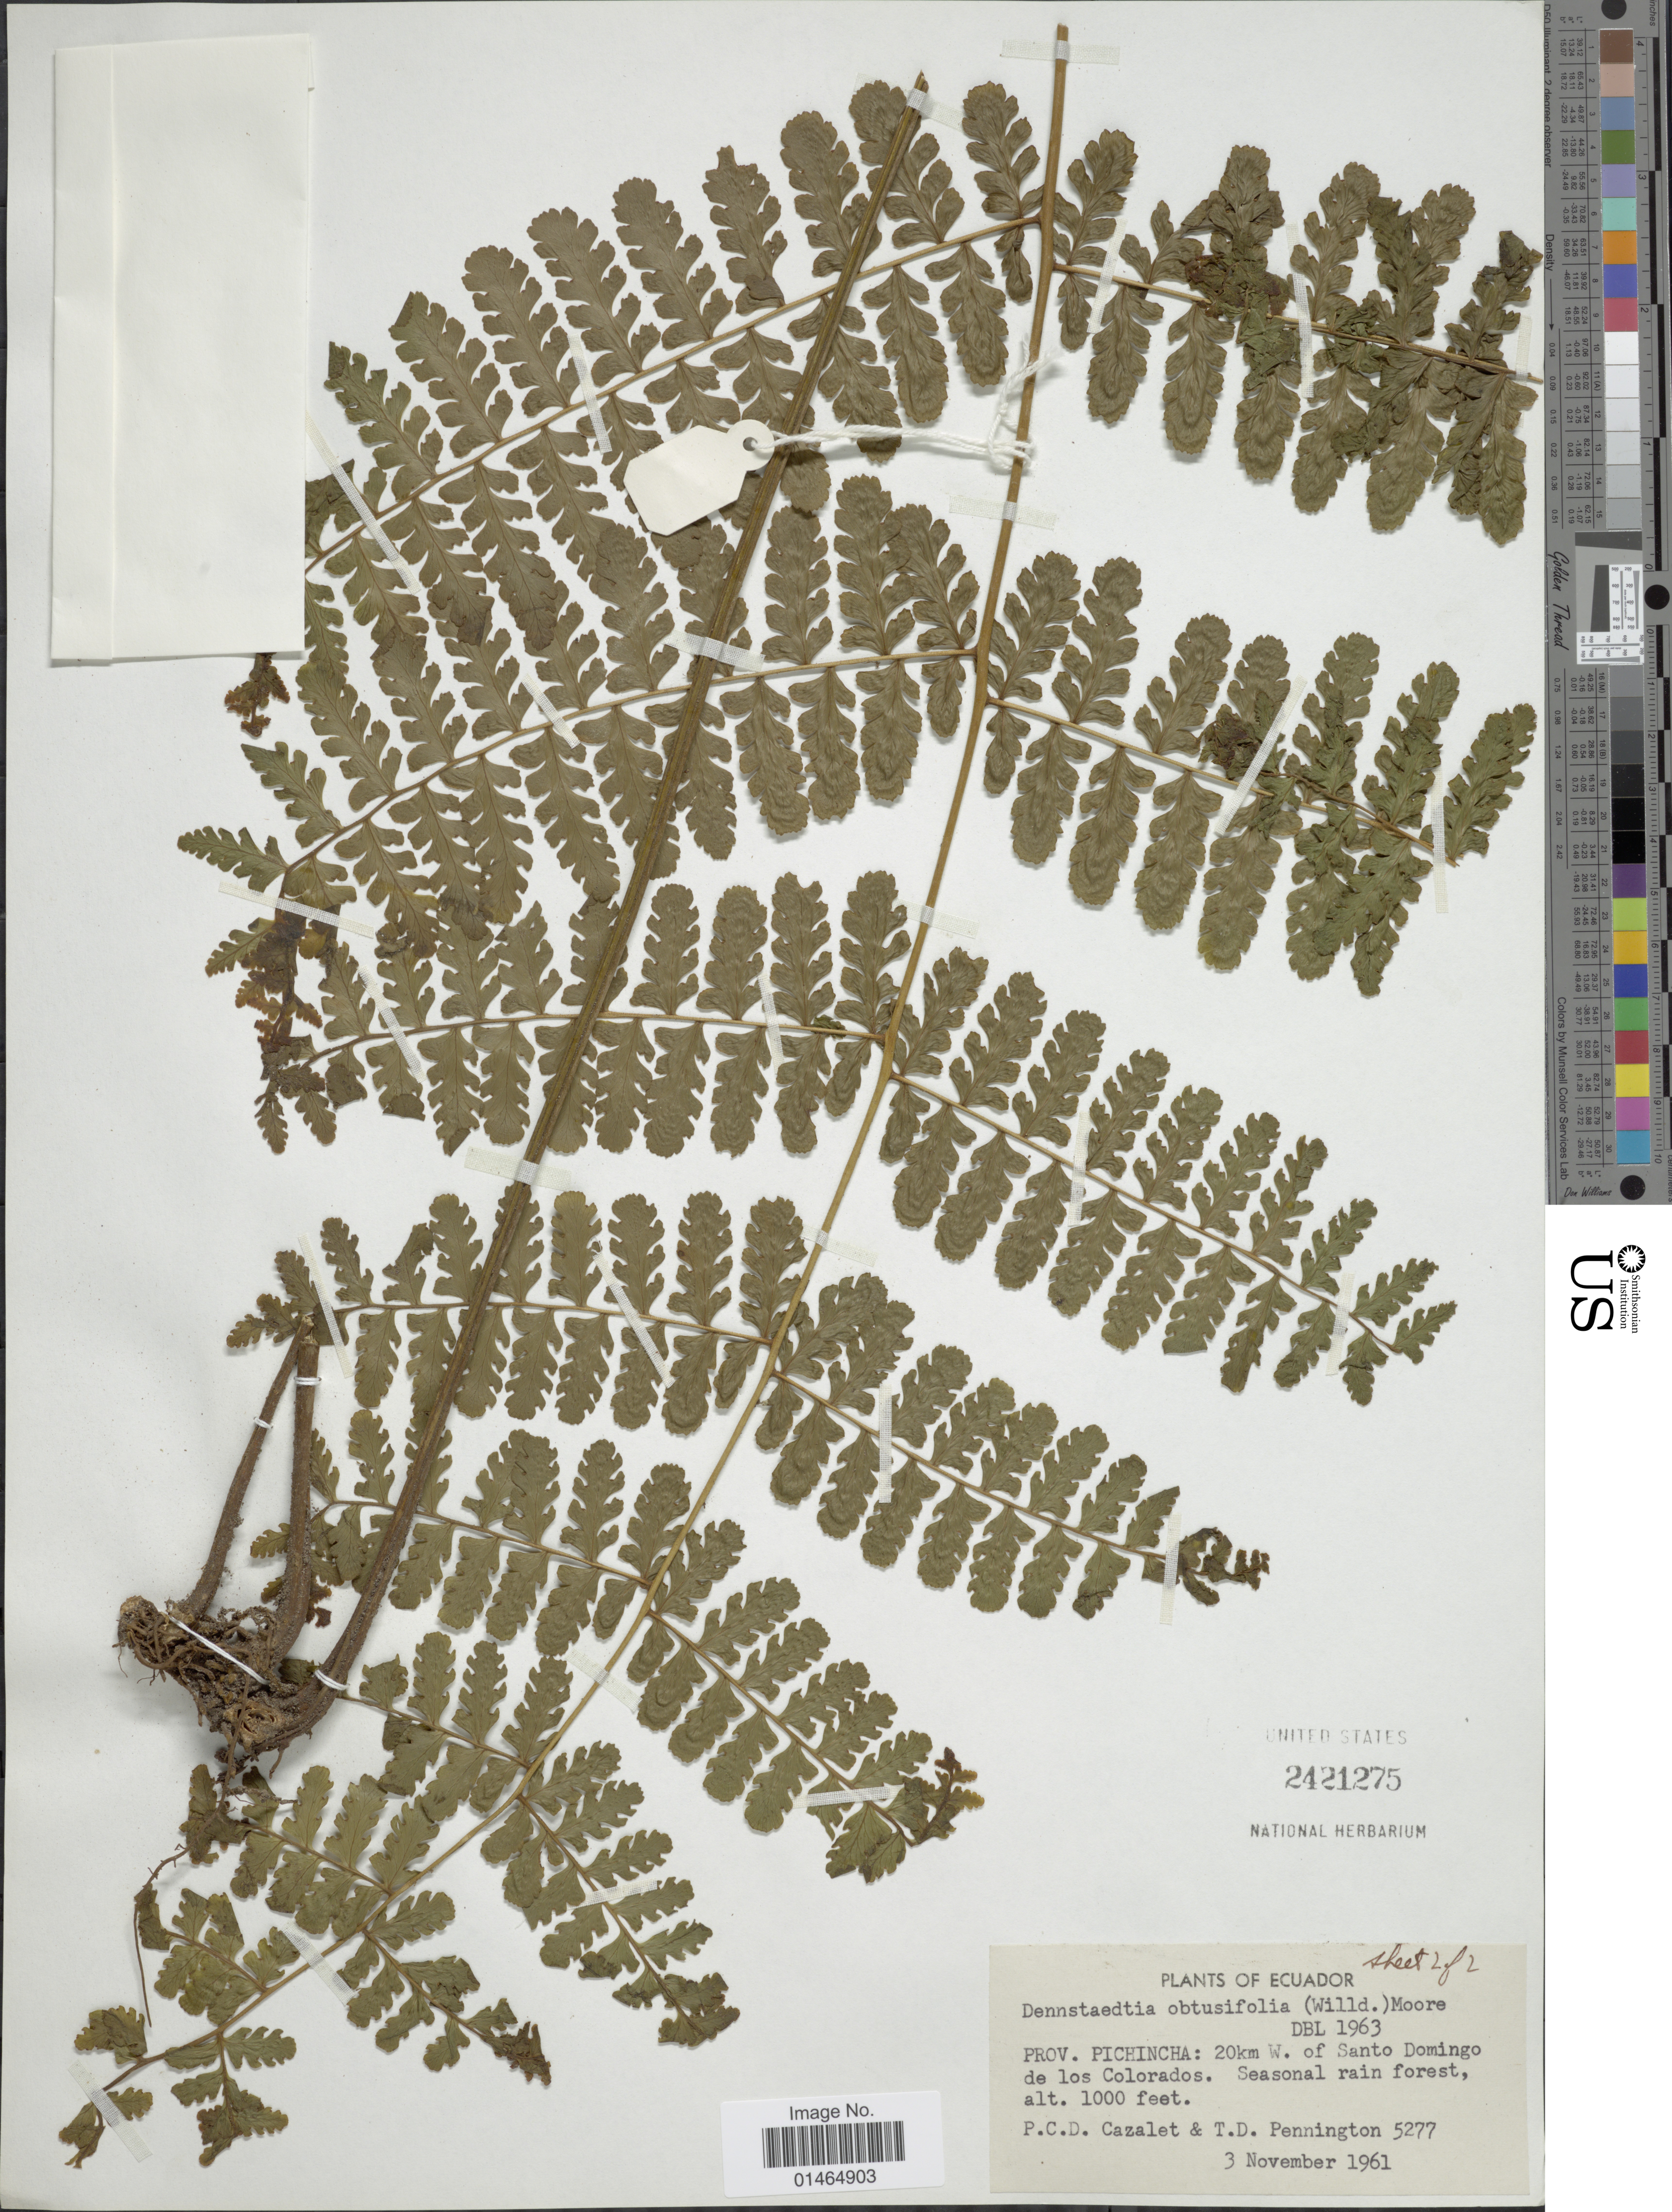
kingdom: Plantae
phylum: Tracheophyta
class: Polypodiopsida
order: Polypodiales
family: Dennstaedtiaceae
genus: Dennstaedtia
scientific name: Dennstaedtia obtusifolia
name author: (Willd.) T. Moore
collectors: P. C. D. Cazalet & T. D. Pennington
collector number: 5277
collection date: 1961-11-03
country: Ecuador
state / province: Pichincha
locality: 20km W. of Santo Domingo de los Colorados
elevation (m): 305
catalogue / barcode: US 2421275